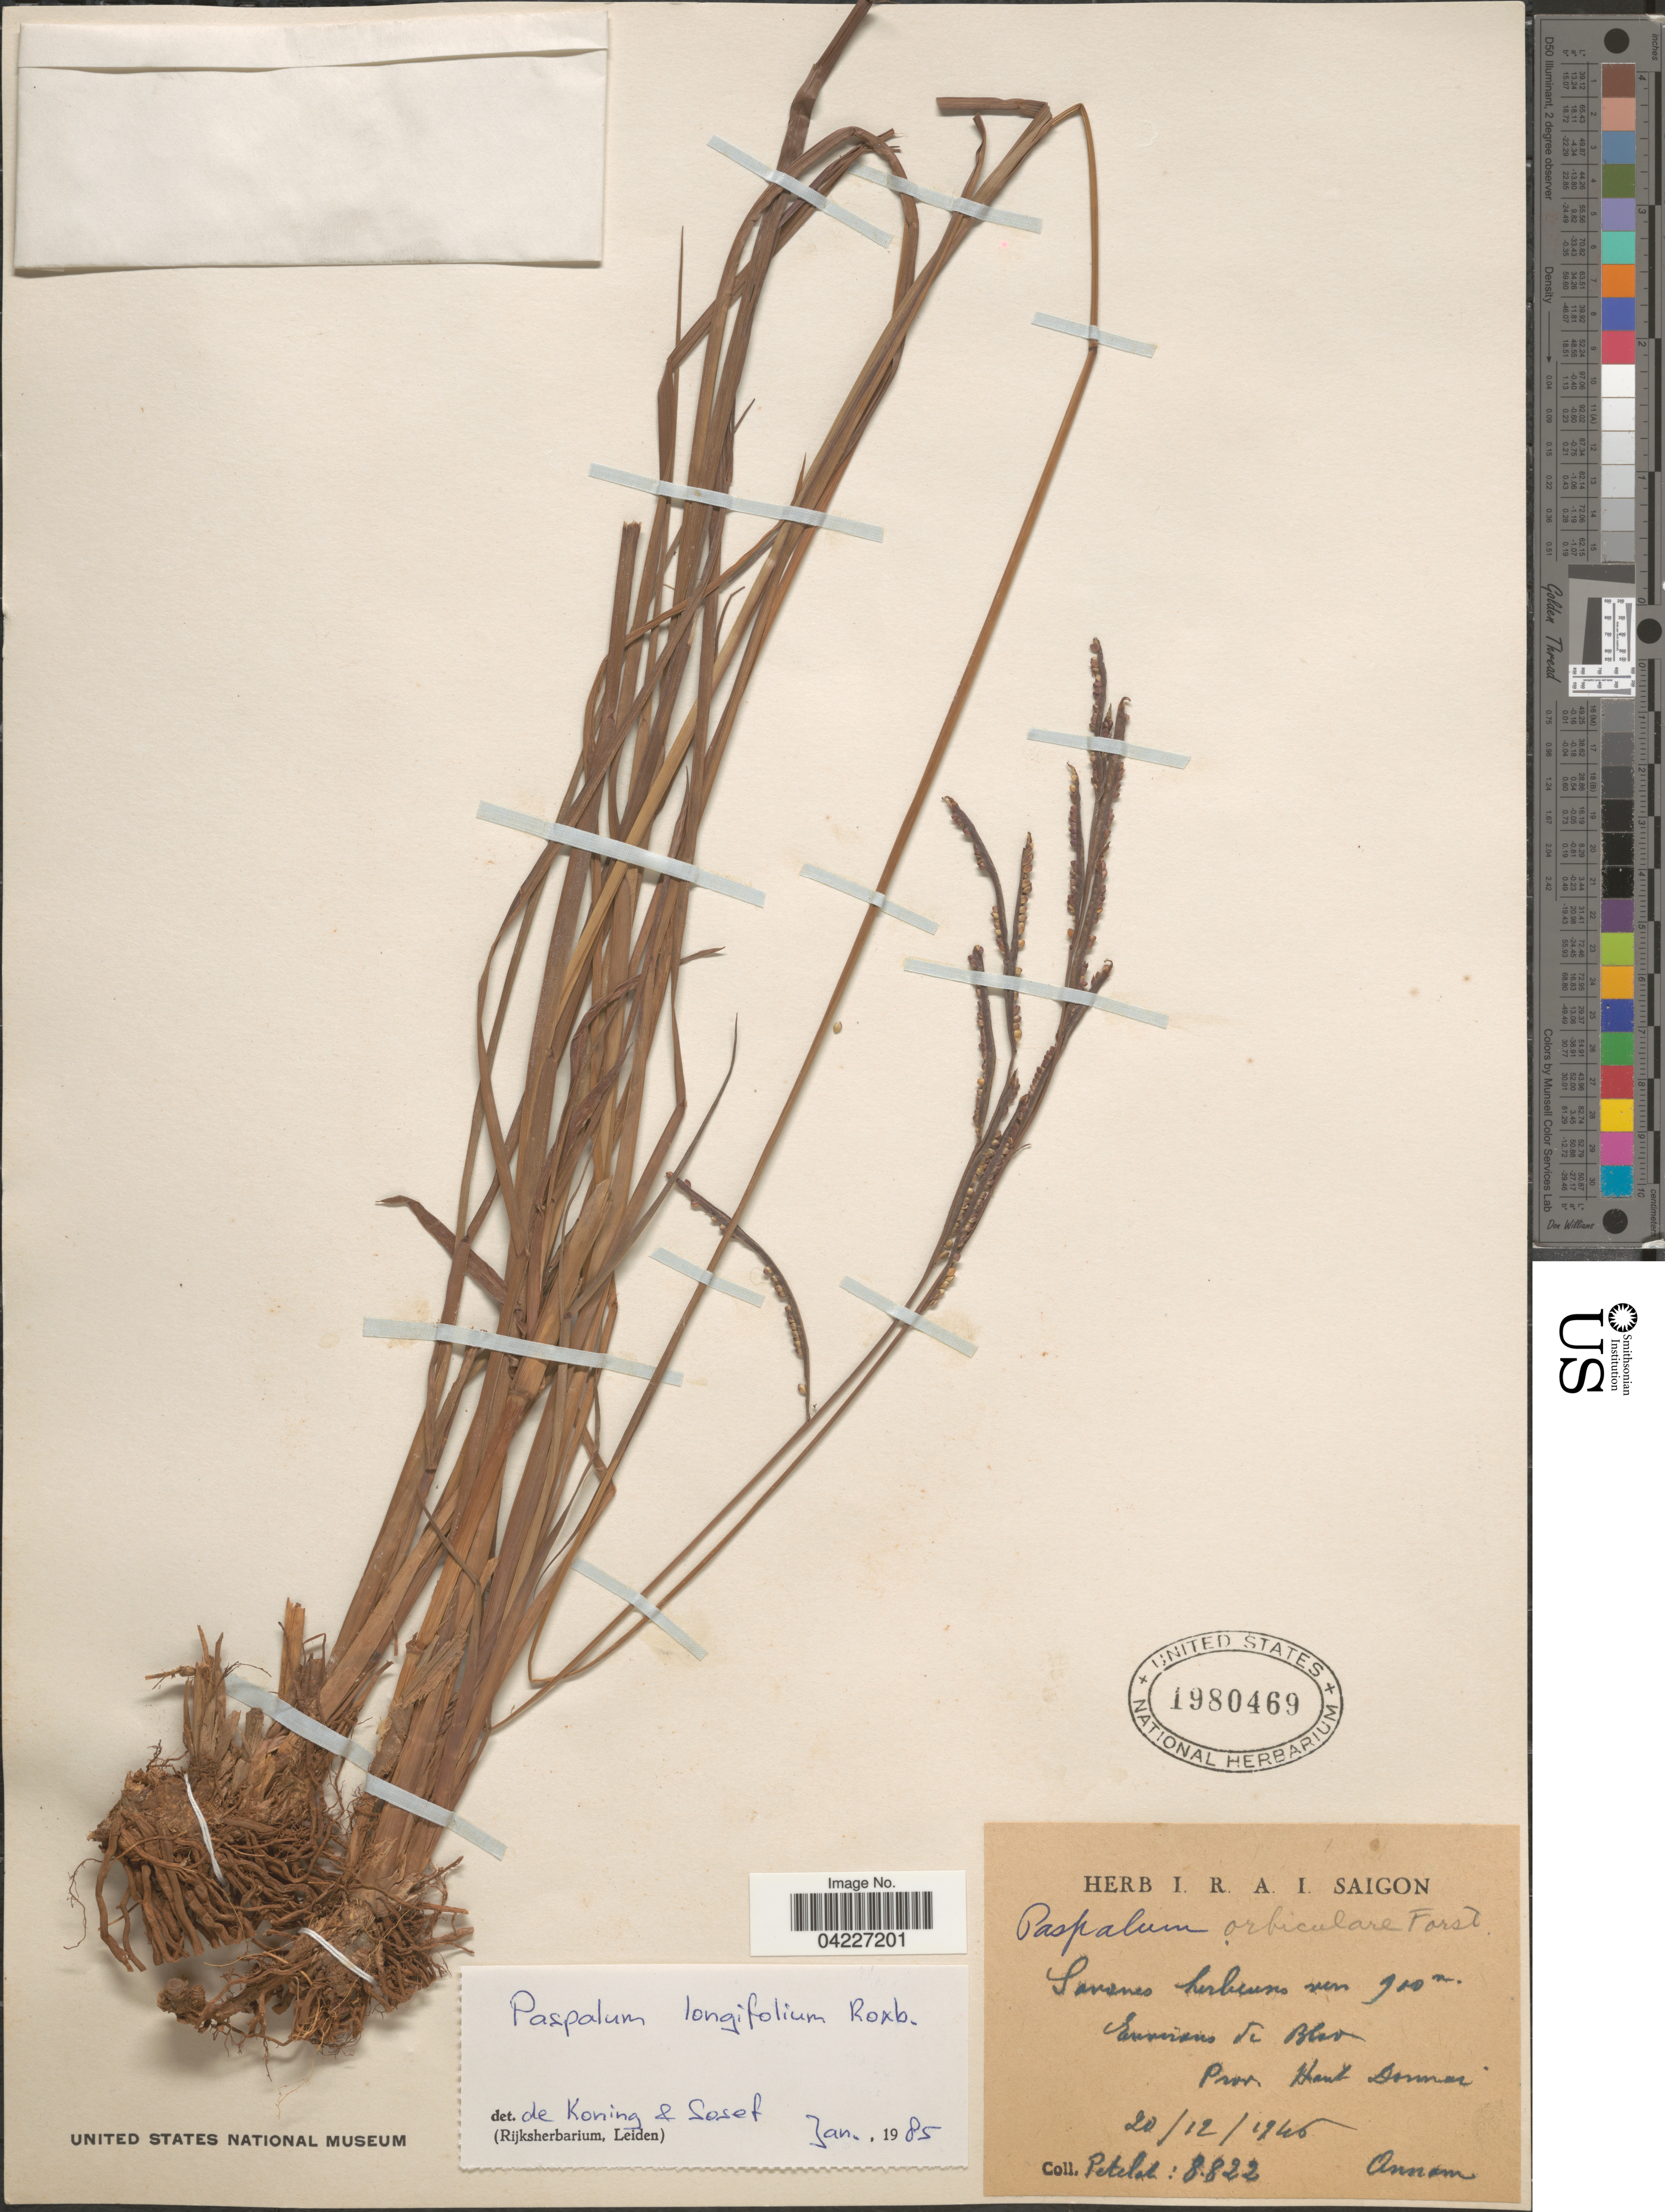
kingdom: Plantae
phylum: Tracheophyta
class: Liliopsida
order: Poales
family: Poaceae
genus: Paspalum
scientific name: Paspalum longifolium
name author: Roxb.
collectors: Pételot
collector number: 8822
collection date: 1945-12-20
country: Vietnam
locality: Savanes herbeur. Environs de Blao. Prov. Haut Dormai. Annam.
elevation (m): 900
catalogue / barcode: US 1980469